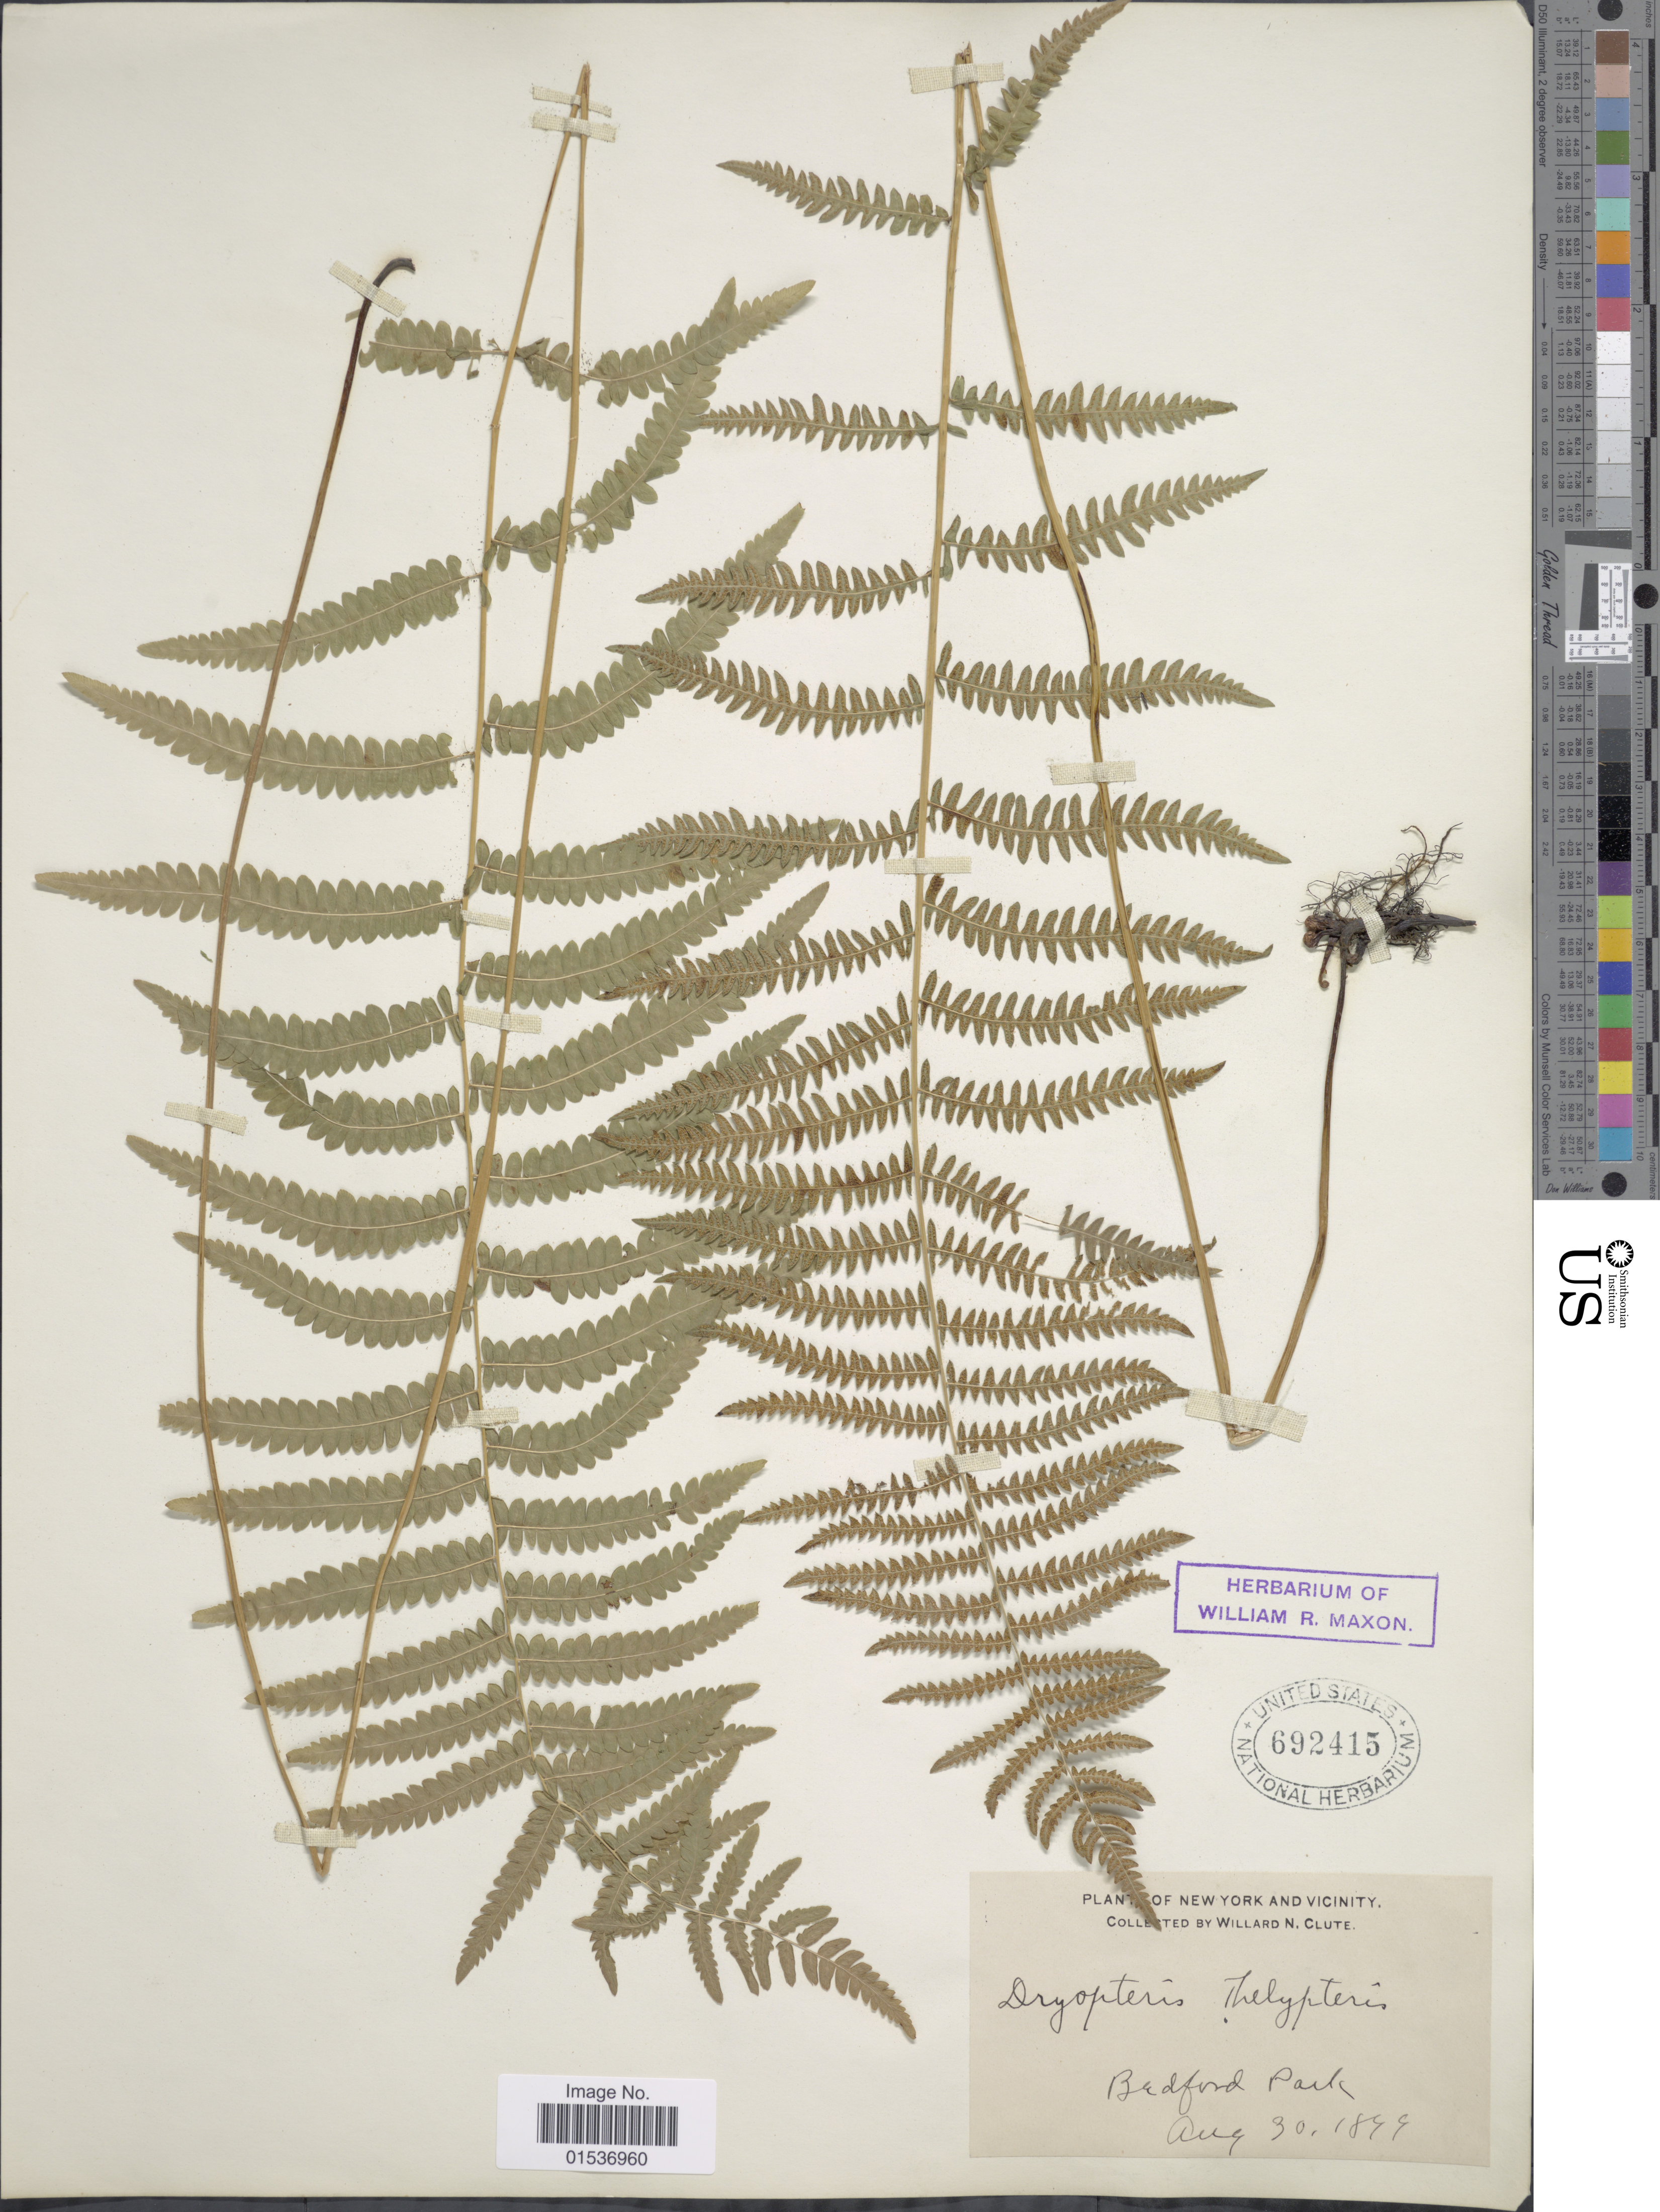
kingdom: Plantae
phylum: Tracheophyta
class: Polypodiopsida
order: Polypodiales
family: Thelypteridaceae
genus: Thelypteris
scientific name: Thelypteris palustris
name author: (Salisb.) Schott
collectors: W. N. Clute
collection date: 1844-08-30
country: United States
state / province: New York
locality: New York and vicinity, Bedford Park.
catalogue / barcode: US 692415